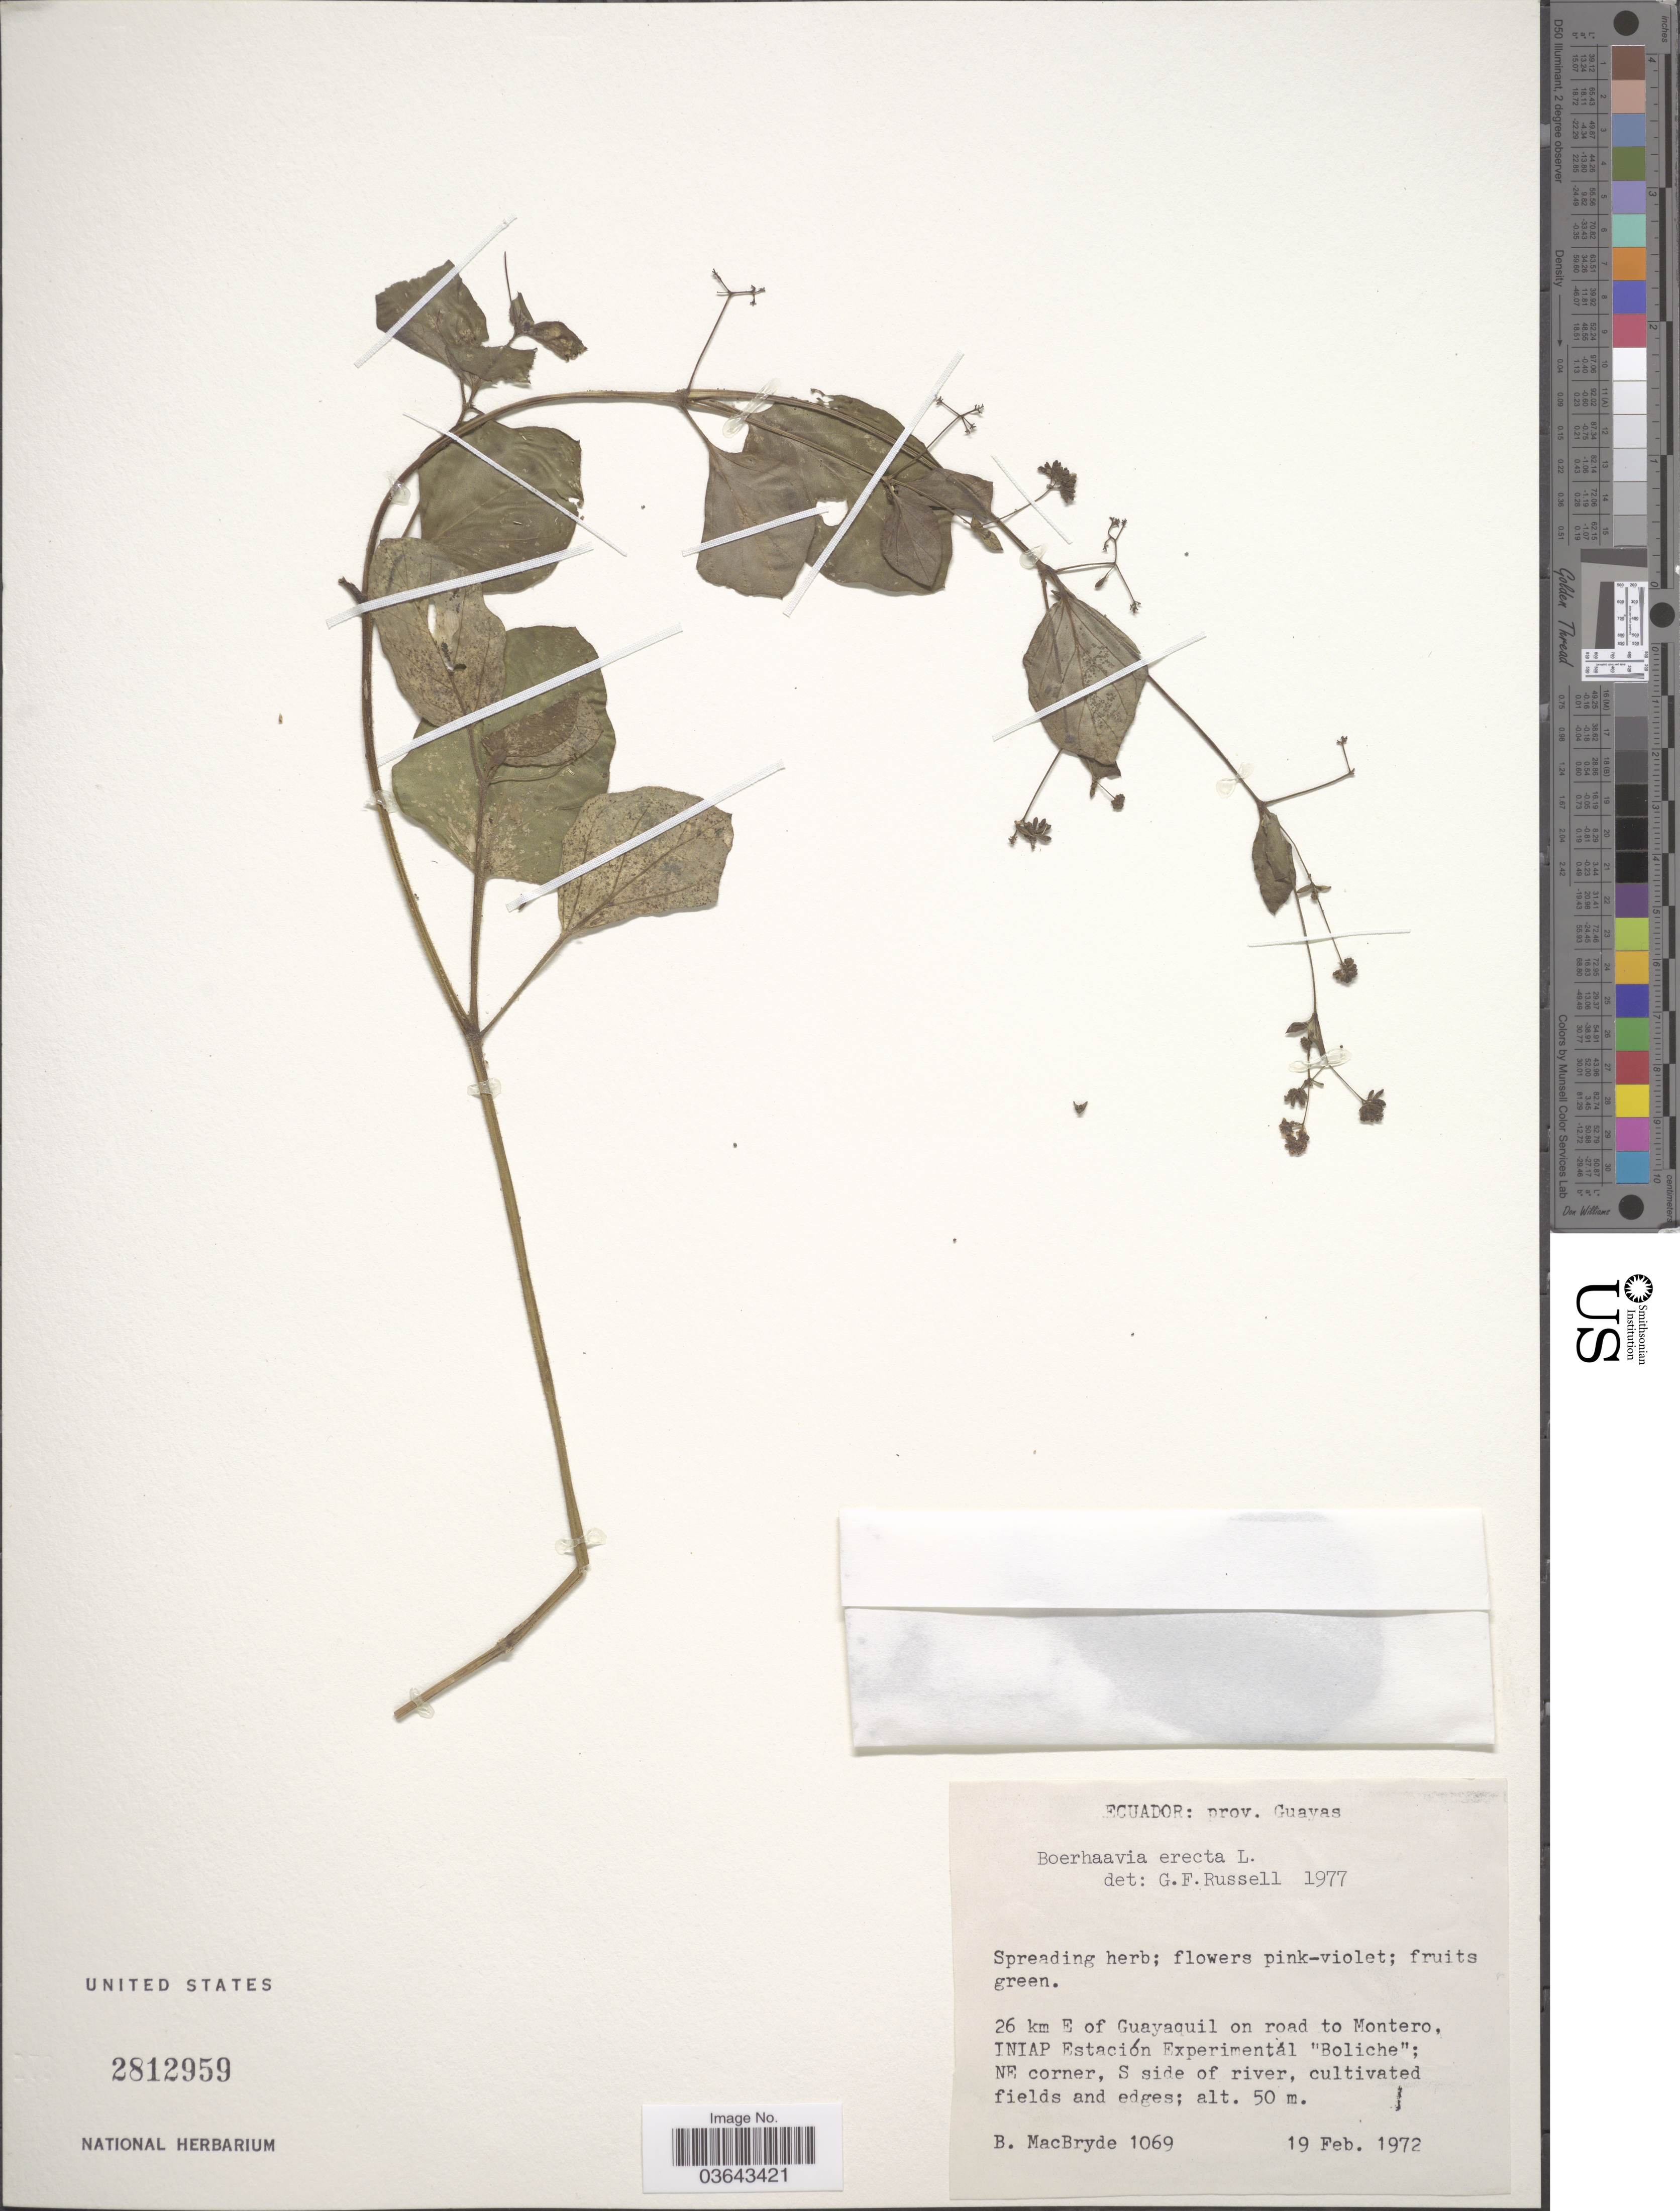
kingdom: Plantae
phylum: Tracheophyta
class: Magnoliopsida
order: Caryophyllales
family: Nyctaginaceae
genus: Boerhavia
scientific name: Boerhavia erecta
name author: L.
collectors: B. MacBryde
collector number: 1069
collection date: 1972-02-19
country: Ecuador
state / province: Guayas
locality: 26 km E of Guayaquil on road to Montero. INIAP Estación Experimentál "Boliche"; NE corner, S side of river.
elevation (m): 50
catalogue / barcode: US 2812959